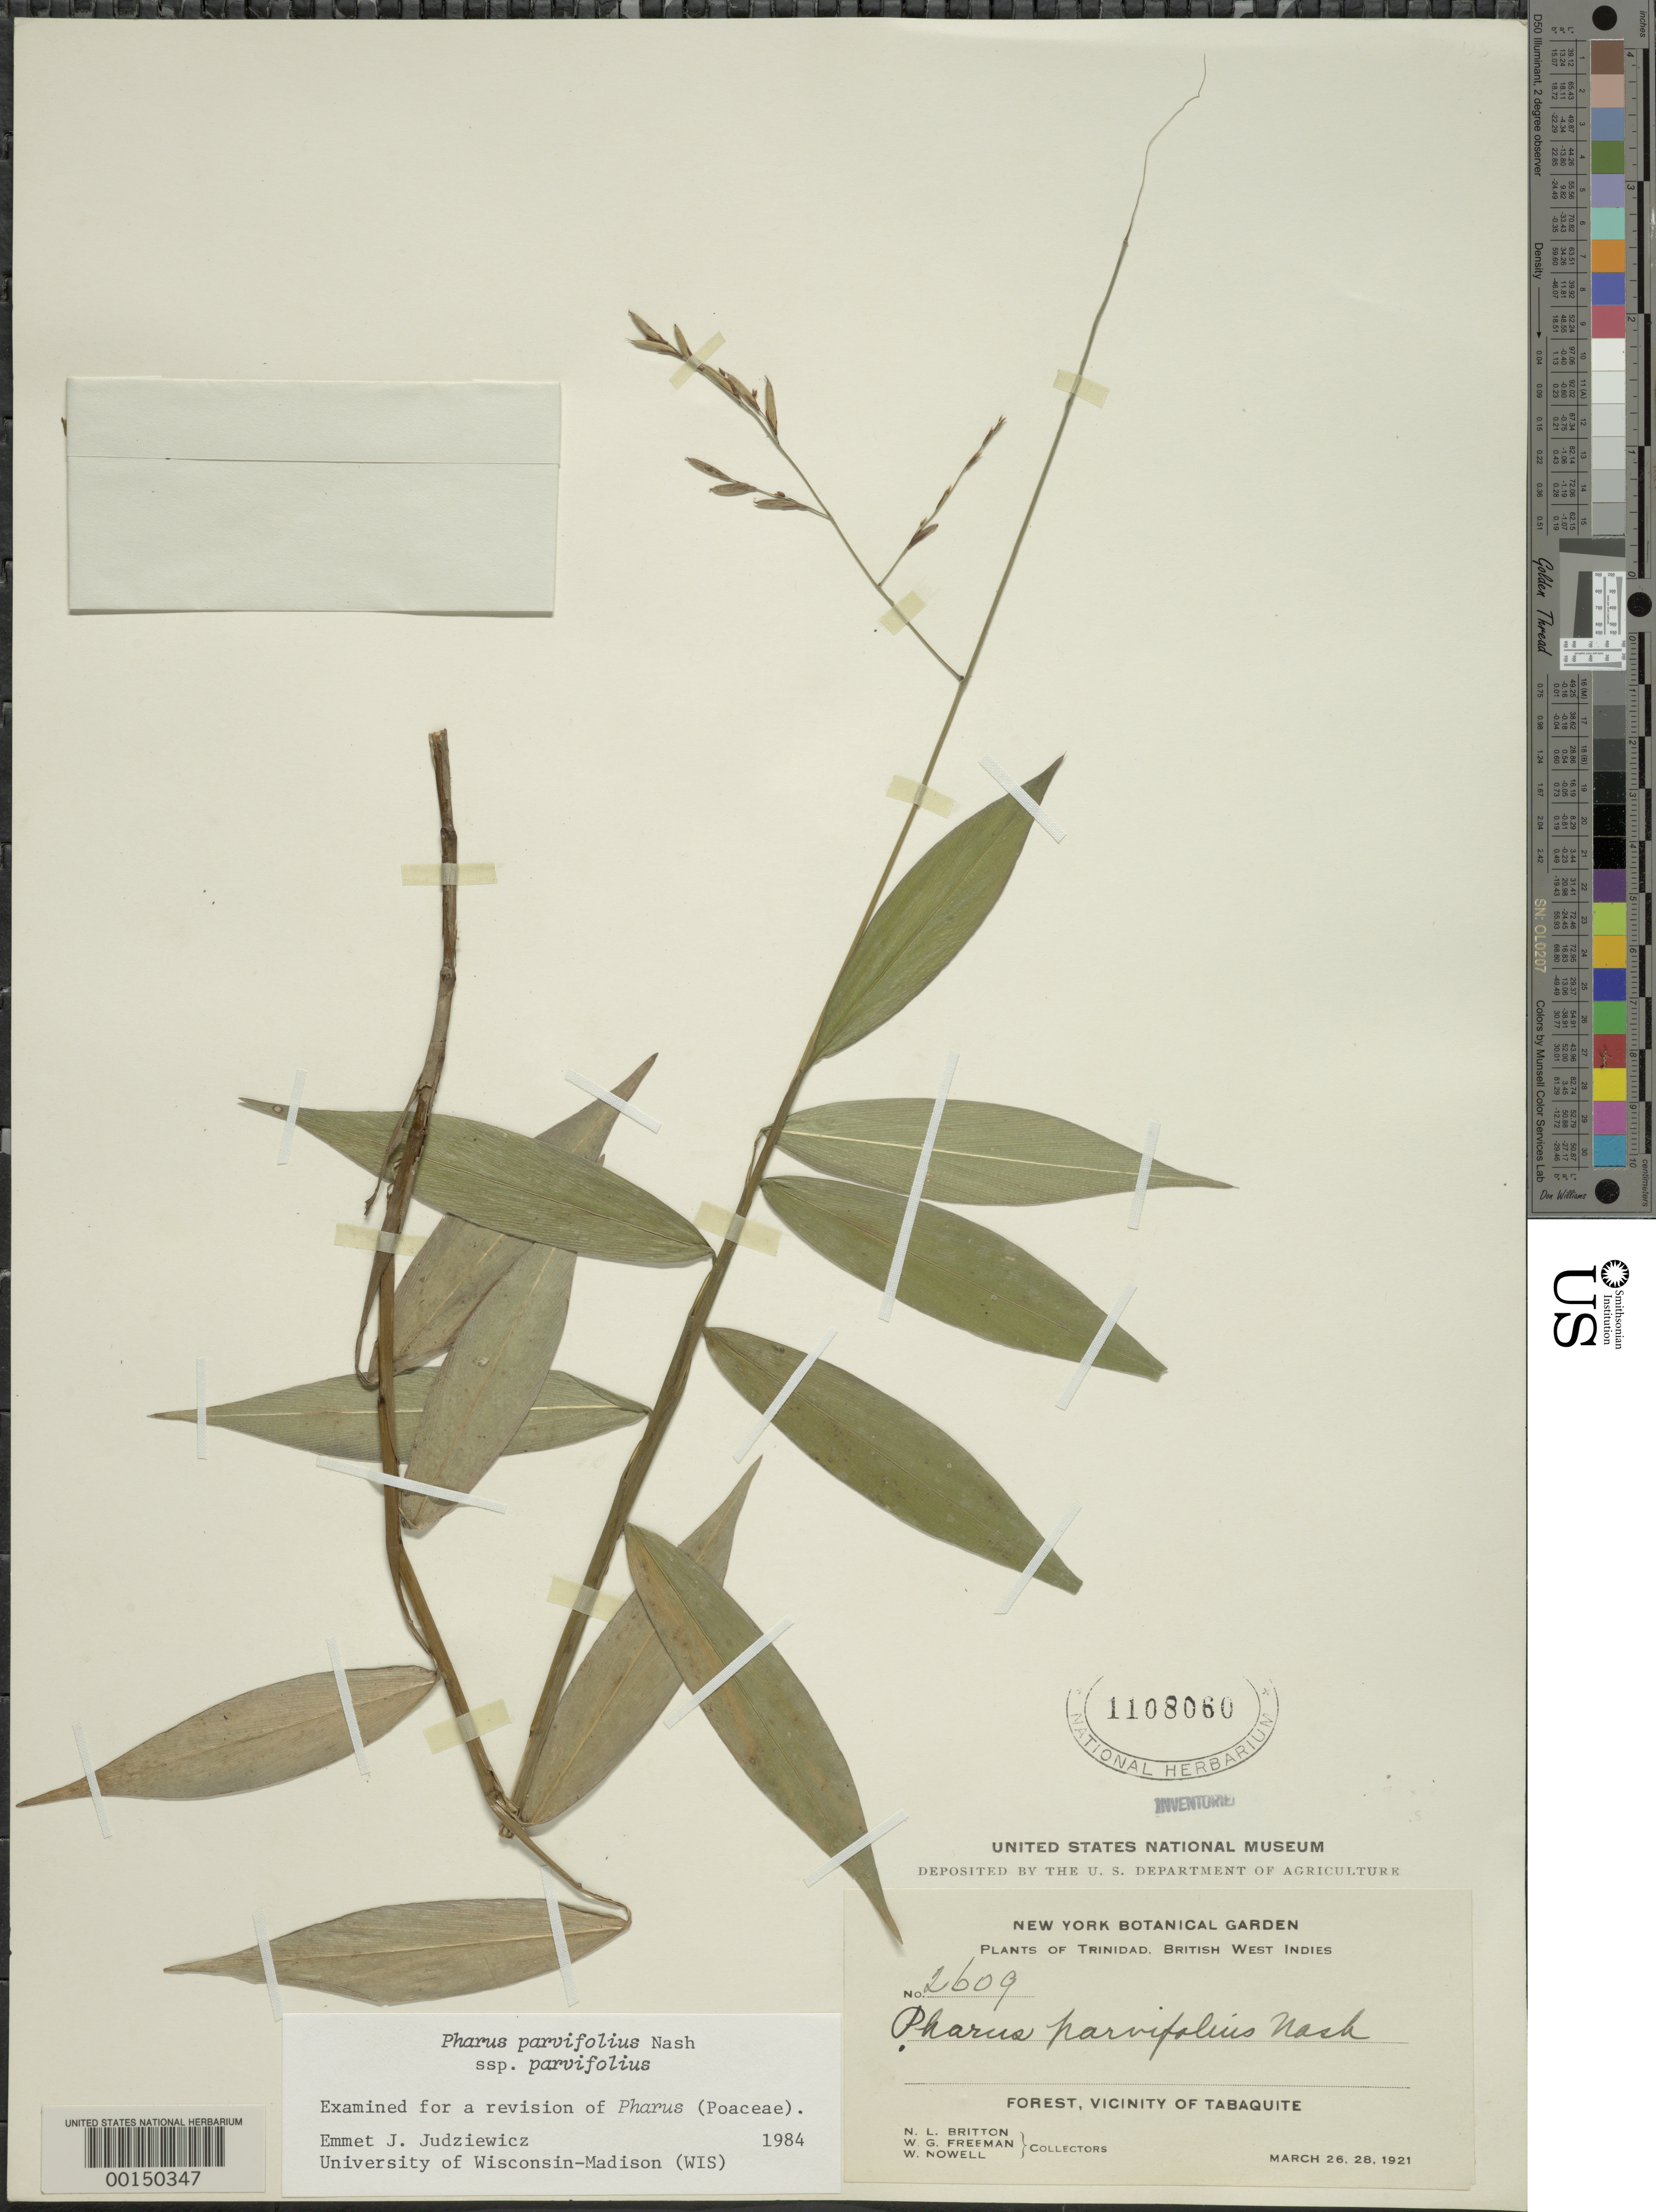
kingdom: Plantae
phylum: Tracheophyta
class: Liliopsida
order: Poales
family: Poaceae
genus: Pharus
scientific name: Pharus parvifolius subsp. parvifolius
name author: Nash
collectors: N. Britton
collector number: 2609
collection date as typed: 26 Mar 1921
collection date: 1921-03-26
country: Trinidad and Tobago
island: Trinidad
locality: Tahaquite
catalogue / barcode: US 1108060